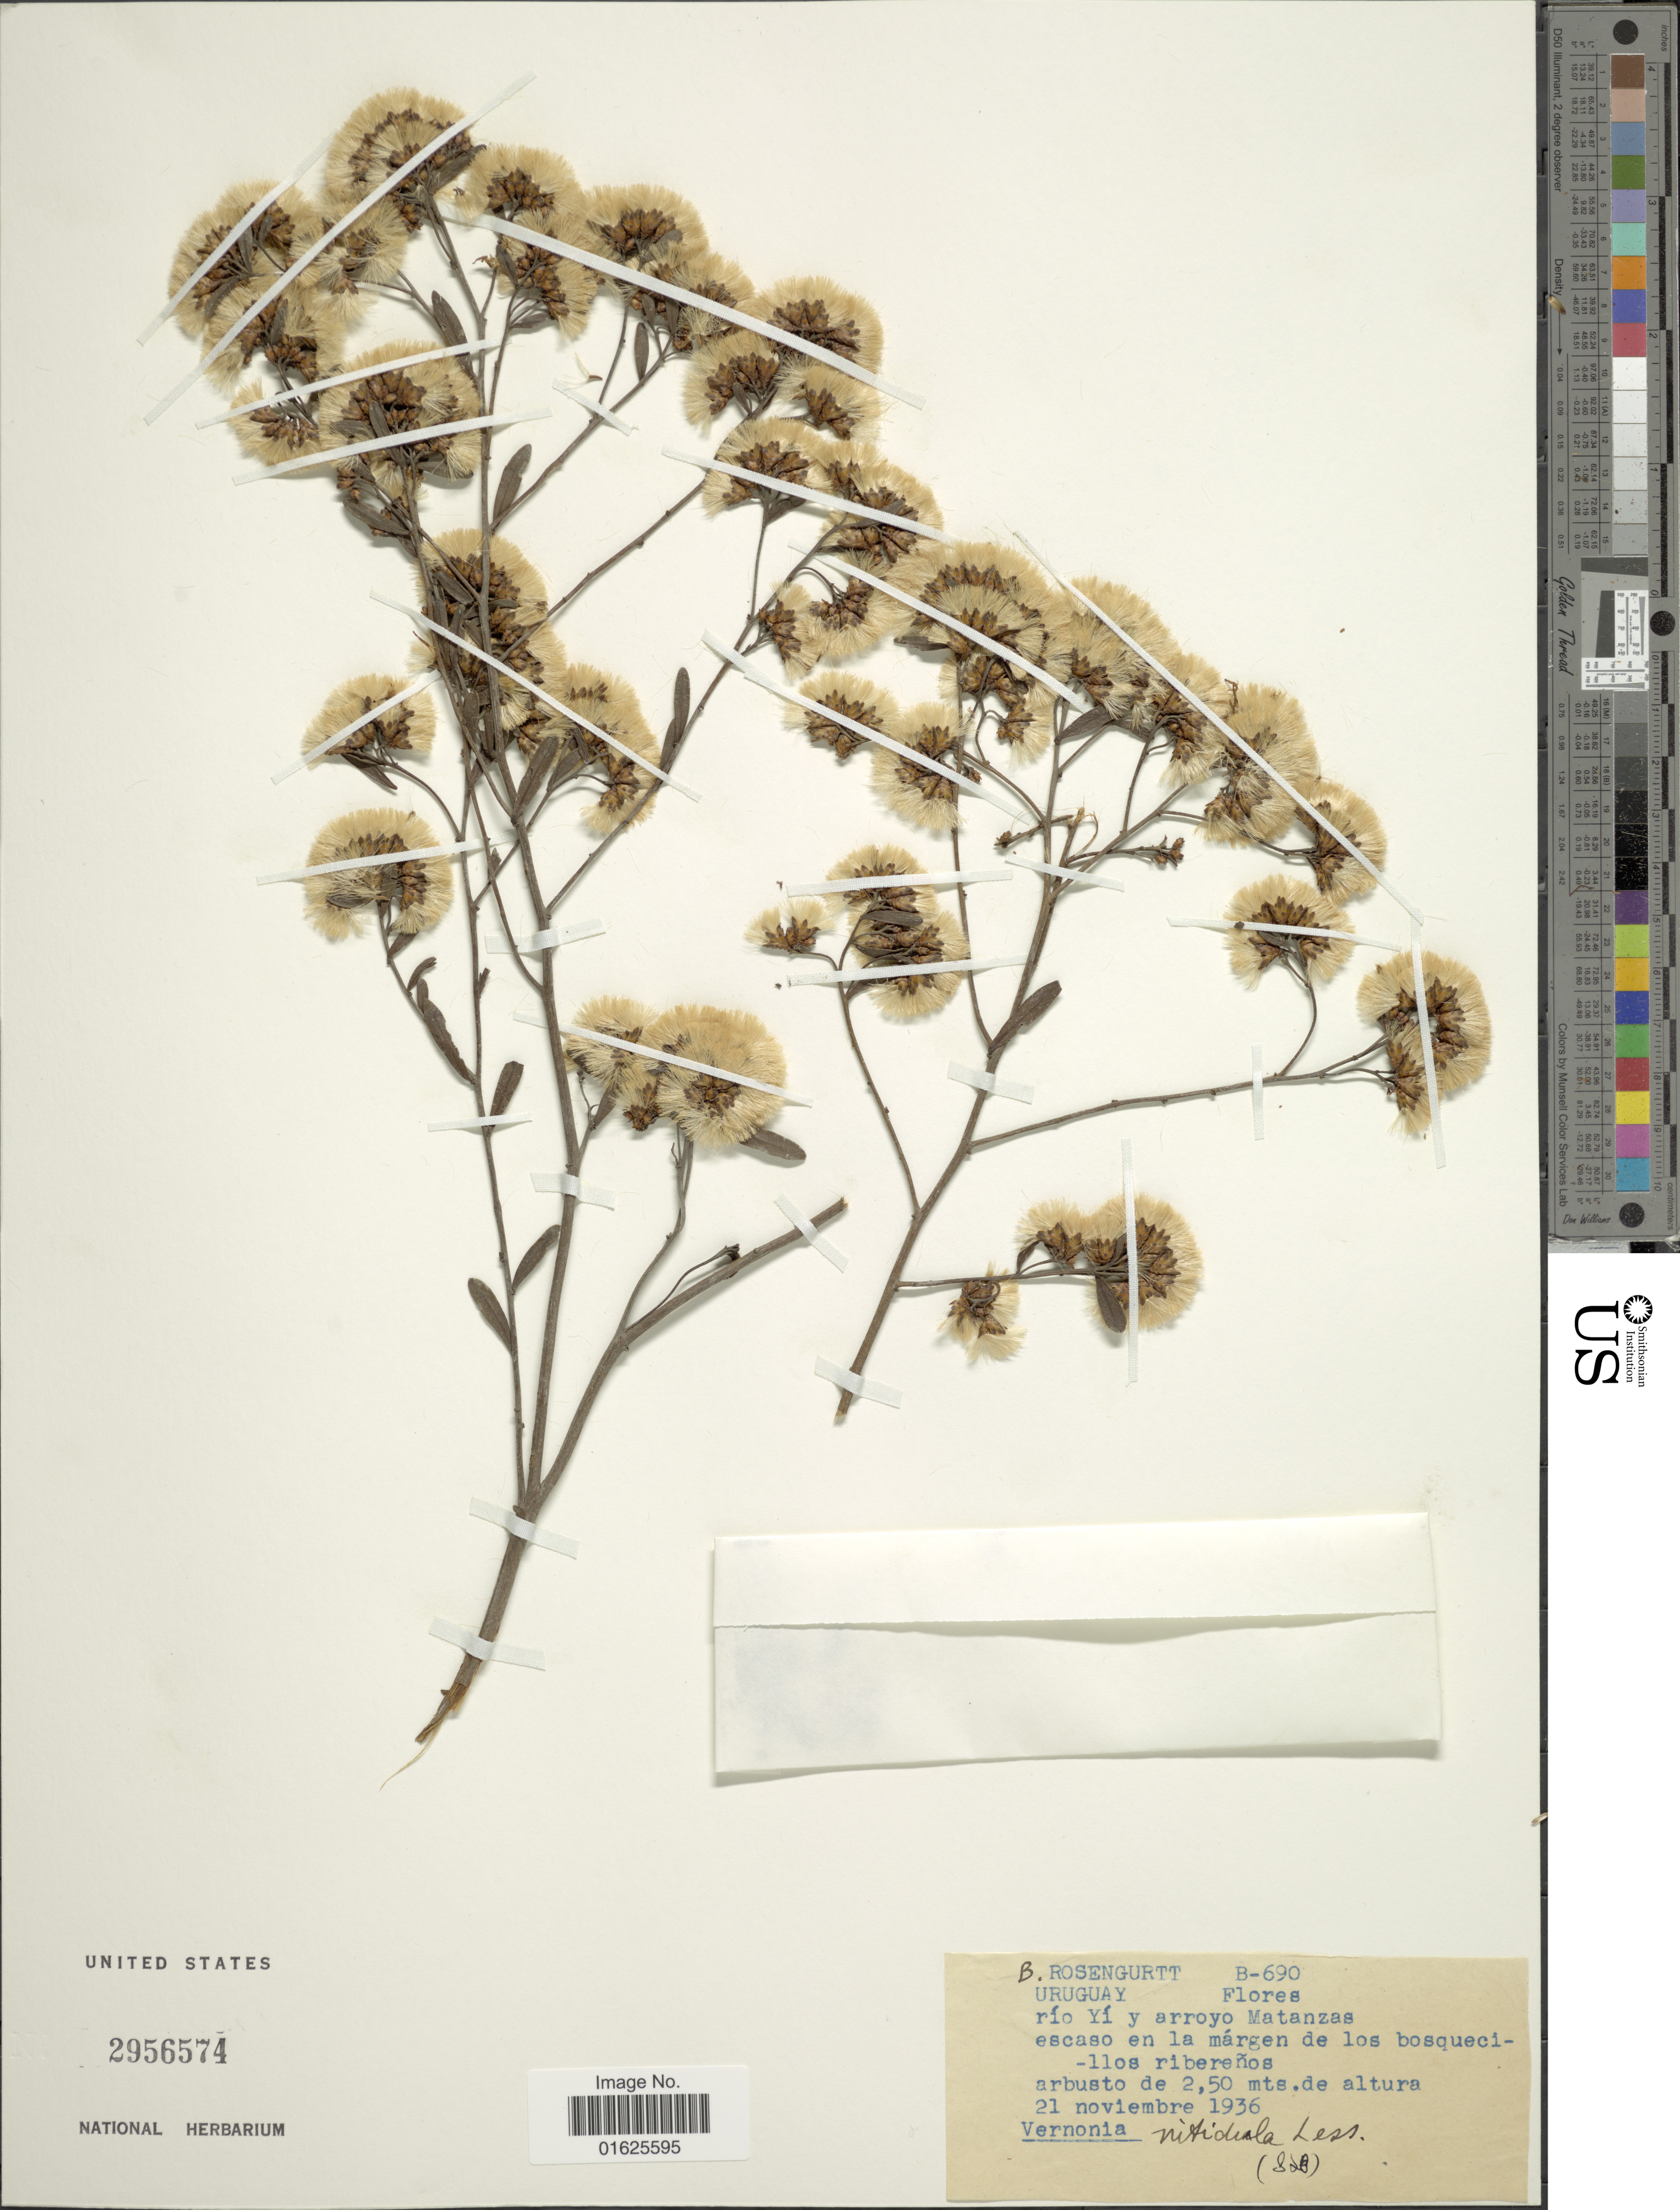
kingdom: Plantae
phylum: Tracheophyta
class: Magnoliopsida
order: Asterales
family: Asteraceae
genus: Vernonanthura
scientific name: Vernonanthura nitidula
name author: (Less.) H. Rob.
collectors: B. Rosengurtt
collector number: B-690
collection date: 1936-11-21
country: Uruguay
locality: Flores río Yí y arroyo Matanzas escaso en la márgen de los bosquecillos ribereños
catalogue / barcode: US 2956574